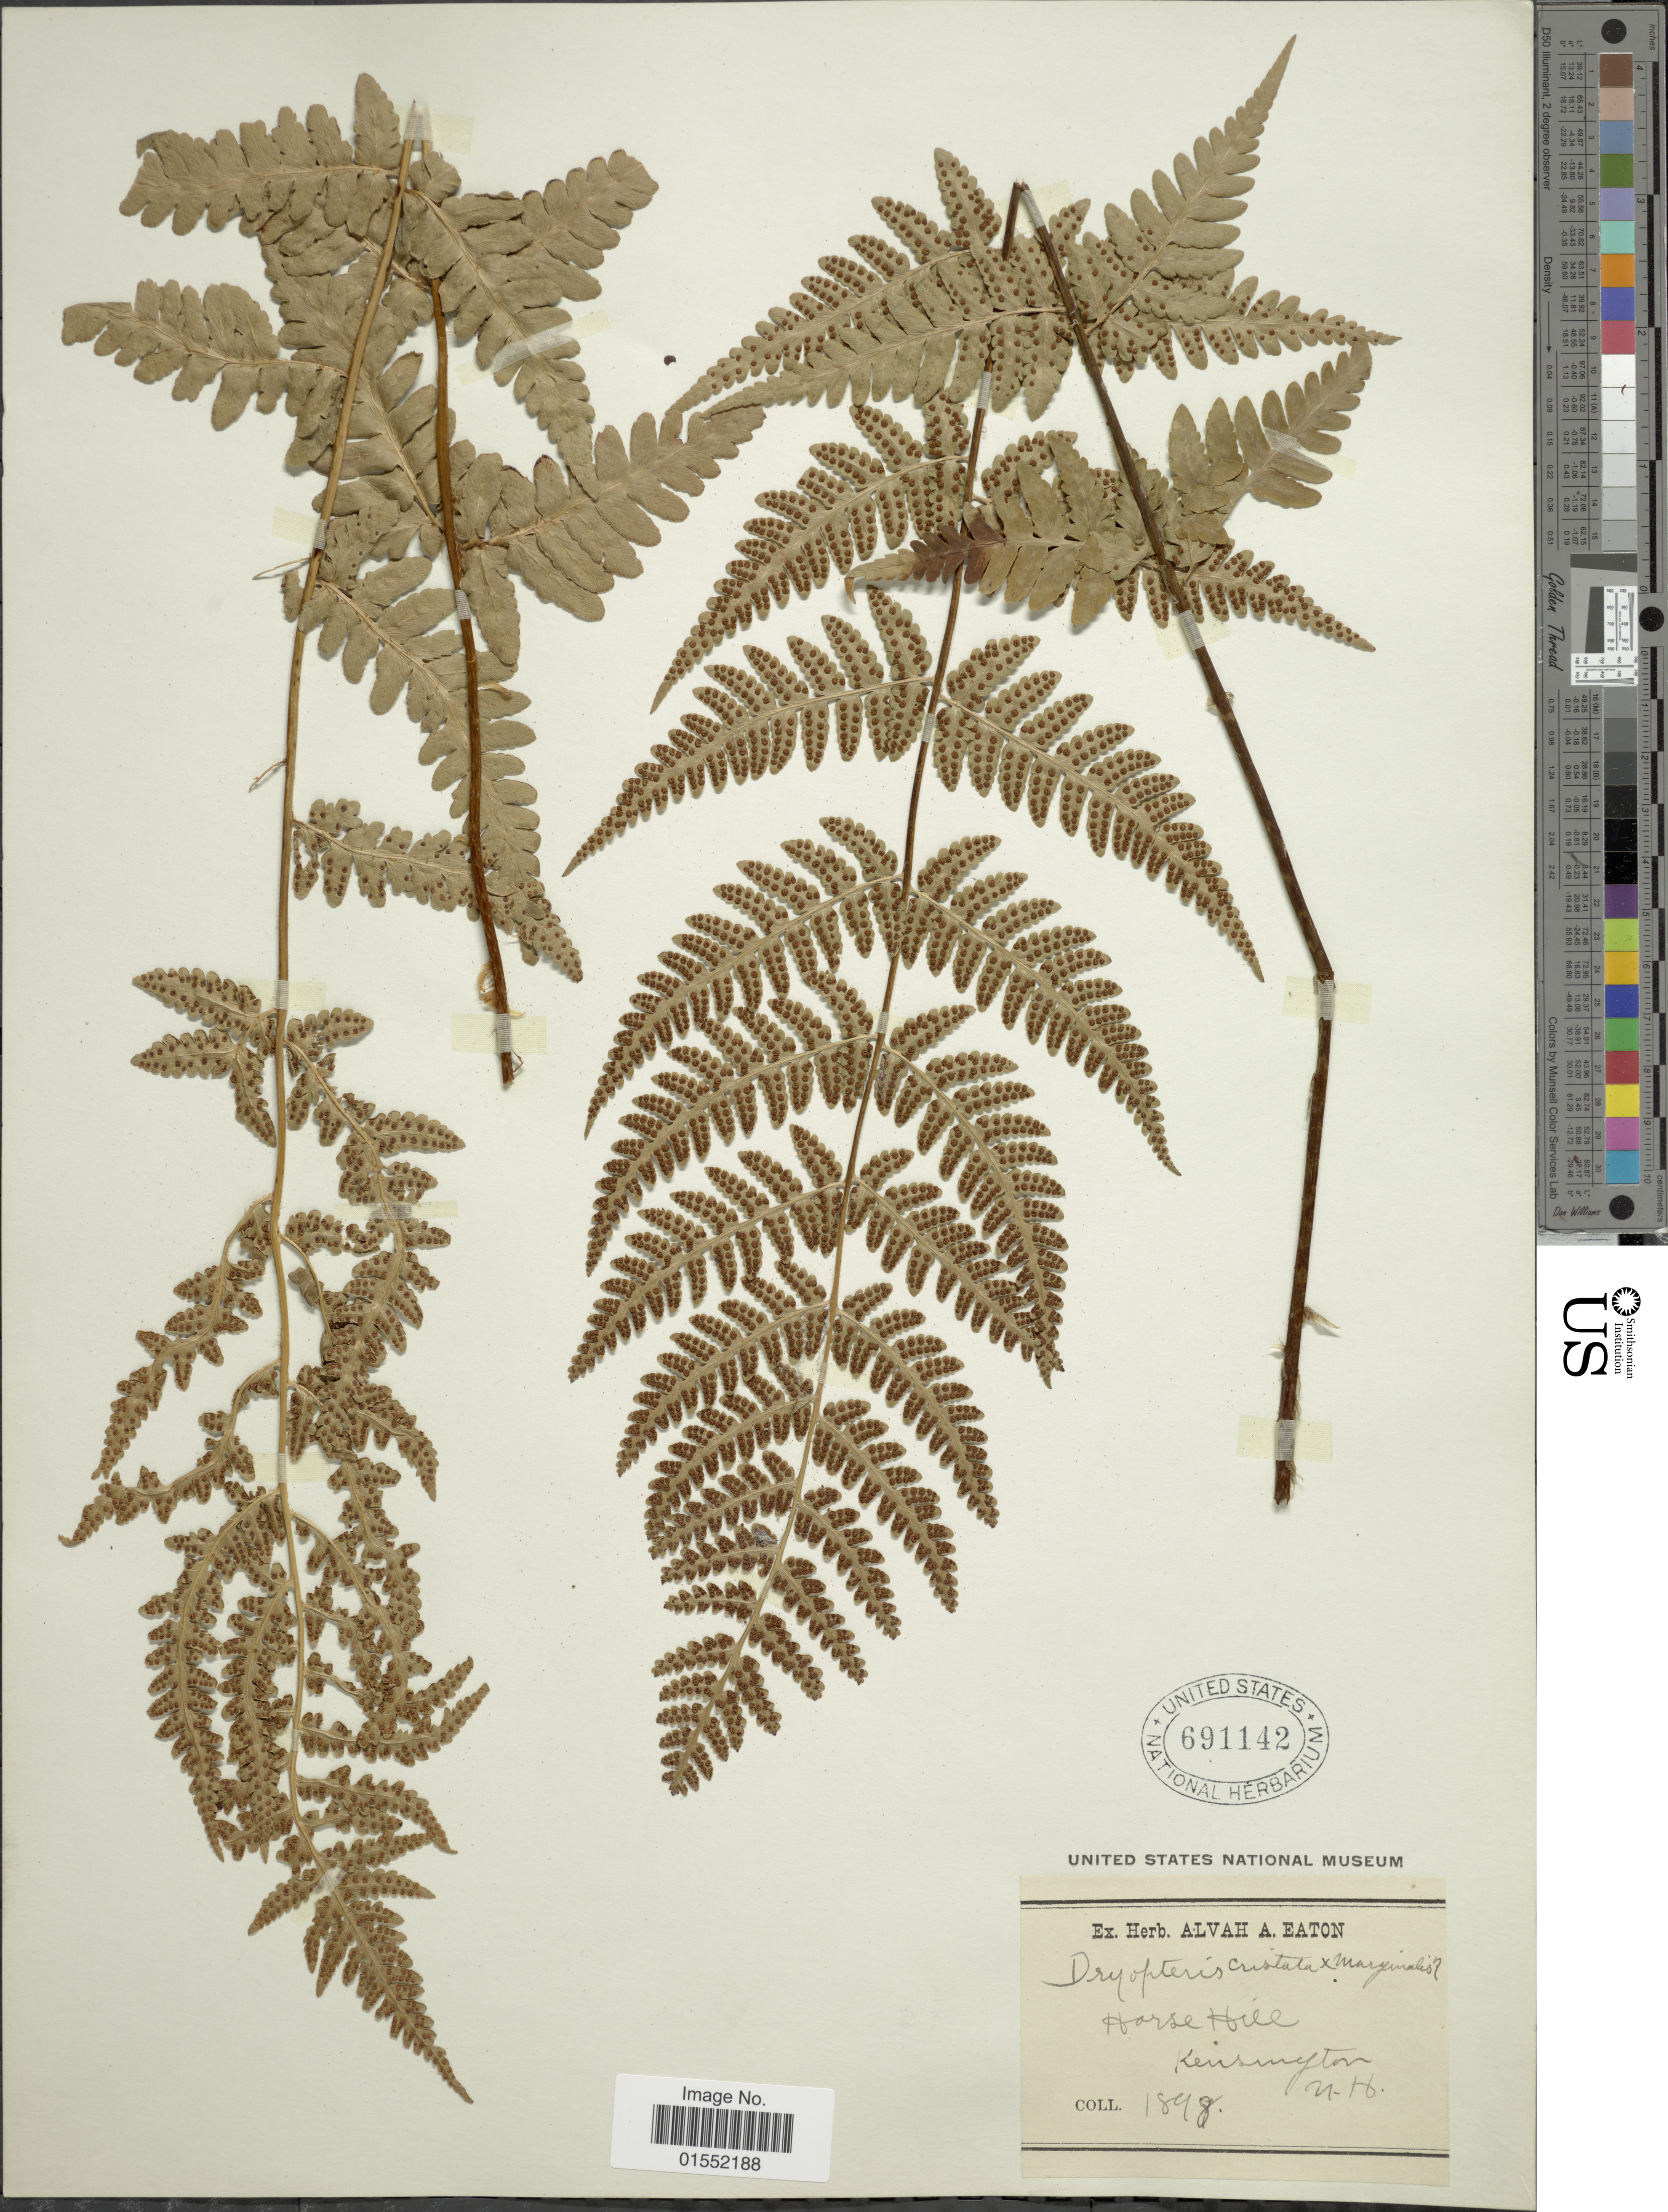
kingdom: Plantae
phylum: Tracheophyta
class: Polypodiopsida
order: Polypodiales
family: Dryopteridaceae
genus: Dryopteris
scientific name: Dryopteris x slossoniae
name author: Wherry ex Lellinger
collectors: ex herb. Alvah A. Eaton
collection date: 1898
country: United States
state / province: New Hampshire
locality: Horse Hill, Kensington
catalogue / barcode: US 691142